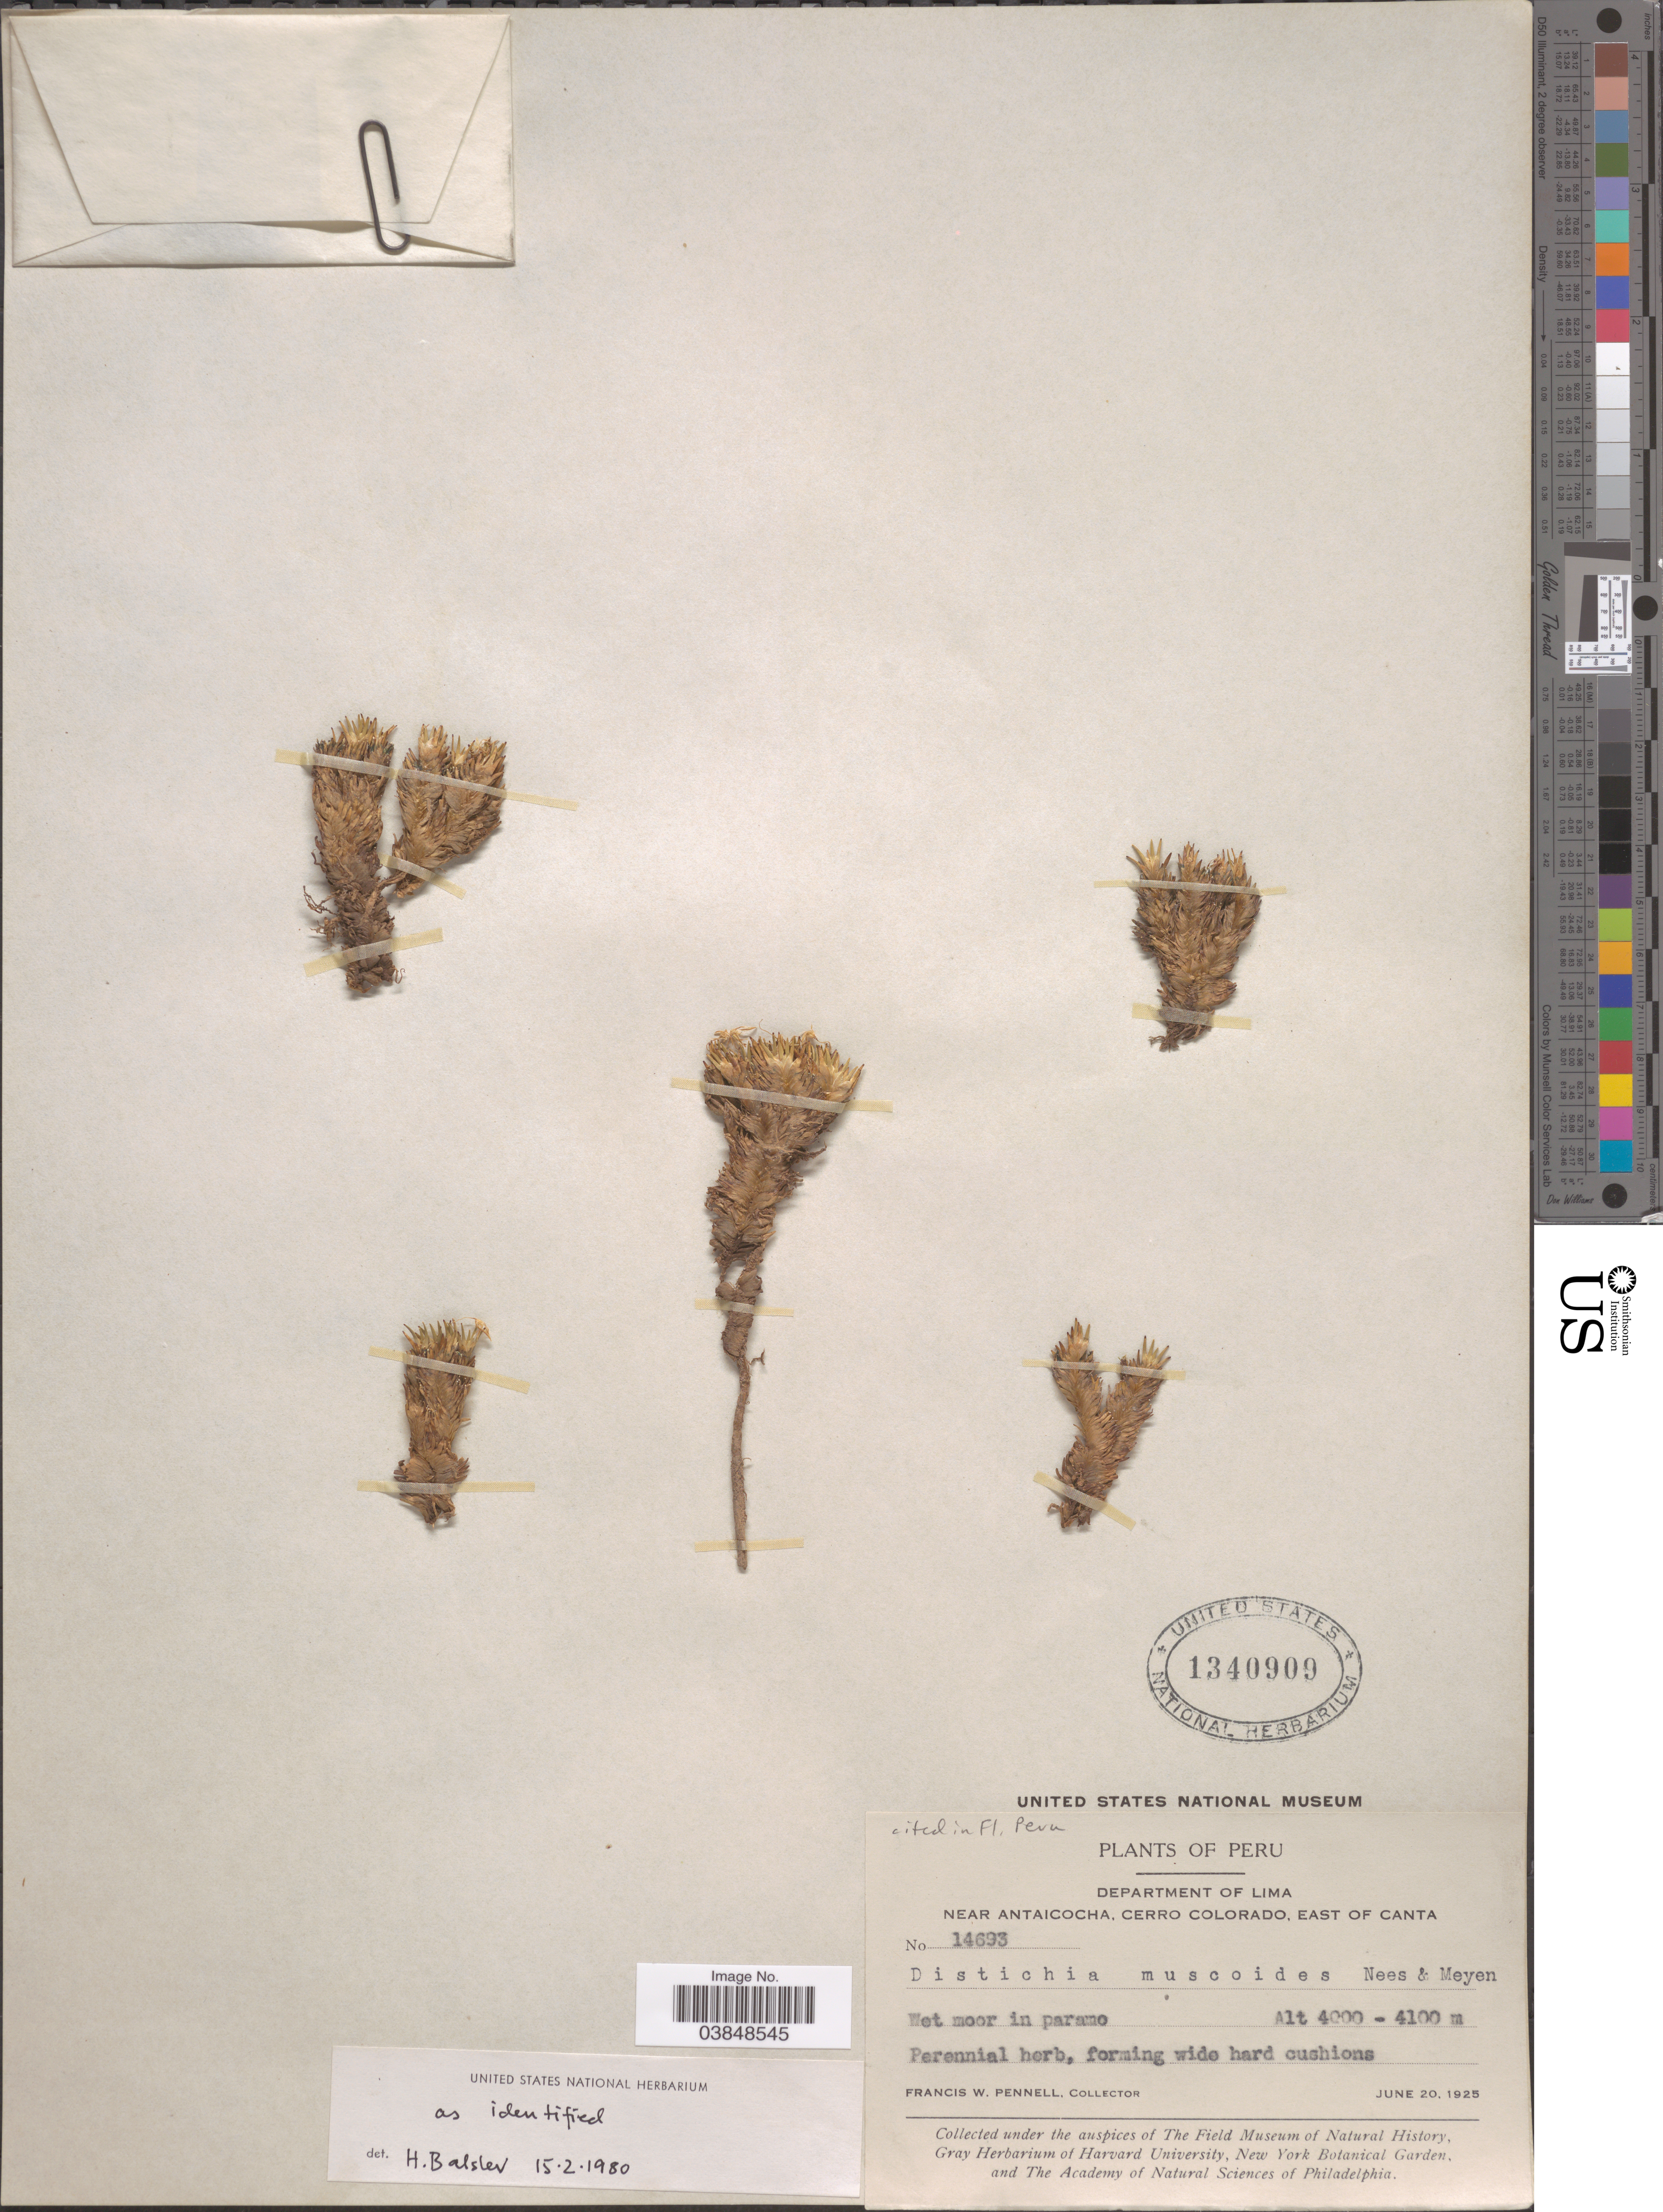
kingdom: Plantae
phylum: Tracheophyta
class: Liliopsida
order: Poales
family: Juncaceae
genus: Distichia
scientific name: Distichia muscoides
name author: Nees & Meyen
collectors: F. W. Pennell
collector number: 14693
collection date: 1925-06-20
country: Peru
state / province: Lima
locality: Department of Lima. Near Antaicocha, Cerro Colorado, East of Canta. Wet moor in paramo.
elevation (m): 4000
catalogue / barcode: US 1340909